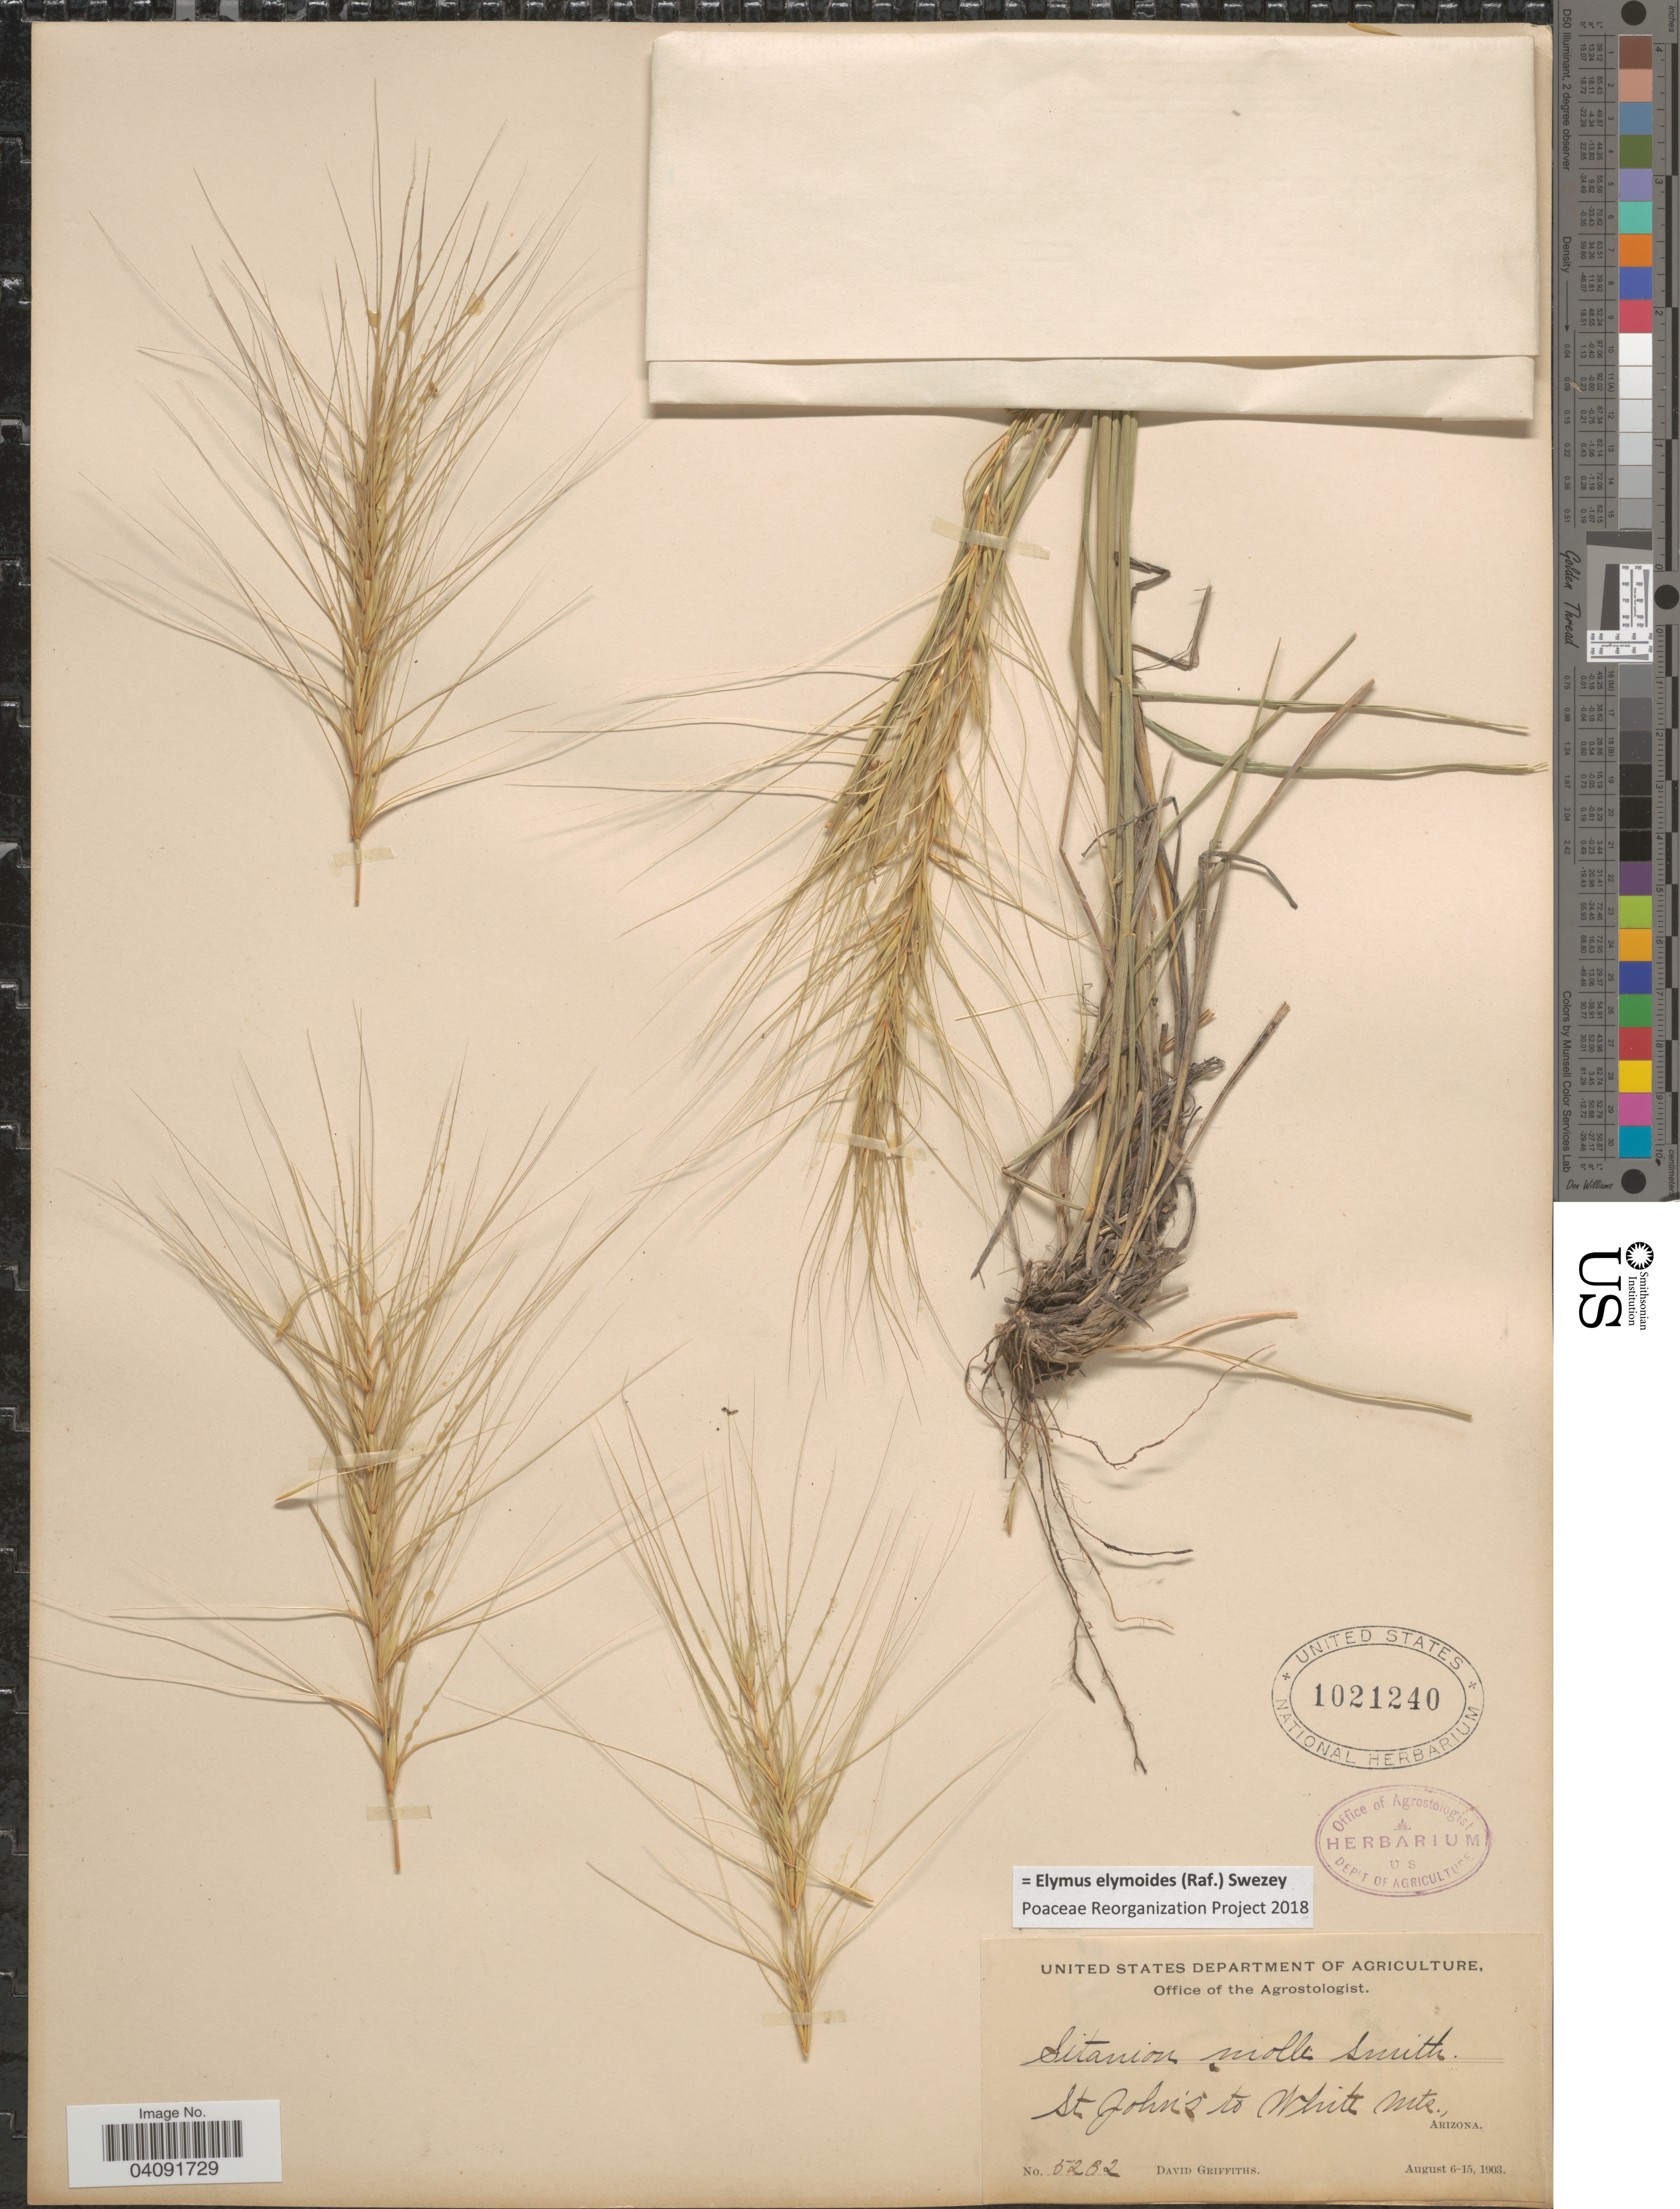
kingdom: Plantae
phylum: Tracheophyta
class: Liliopsida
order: Poales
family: Poaceae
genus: Elymus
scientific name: Elymus elymoides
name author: (Raf.) Swezey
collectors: D. Griffiths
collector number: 5232*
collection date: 1903-08-06/1903-08-15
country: United States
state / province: Arizona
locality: St John's to White Mts.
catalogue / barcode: US 1021240